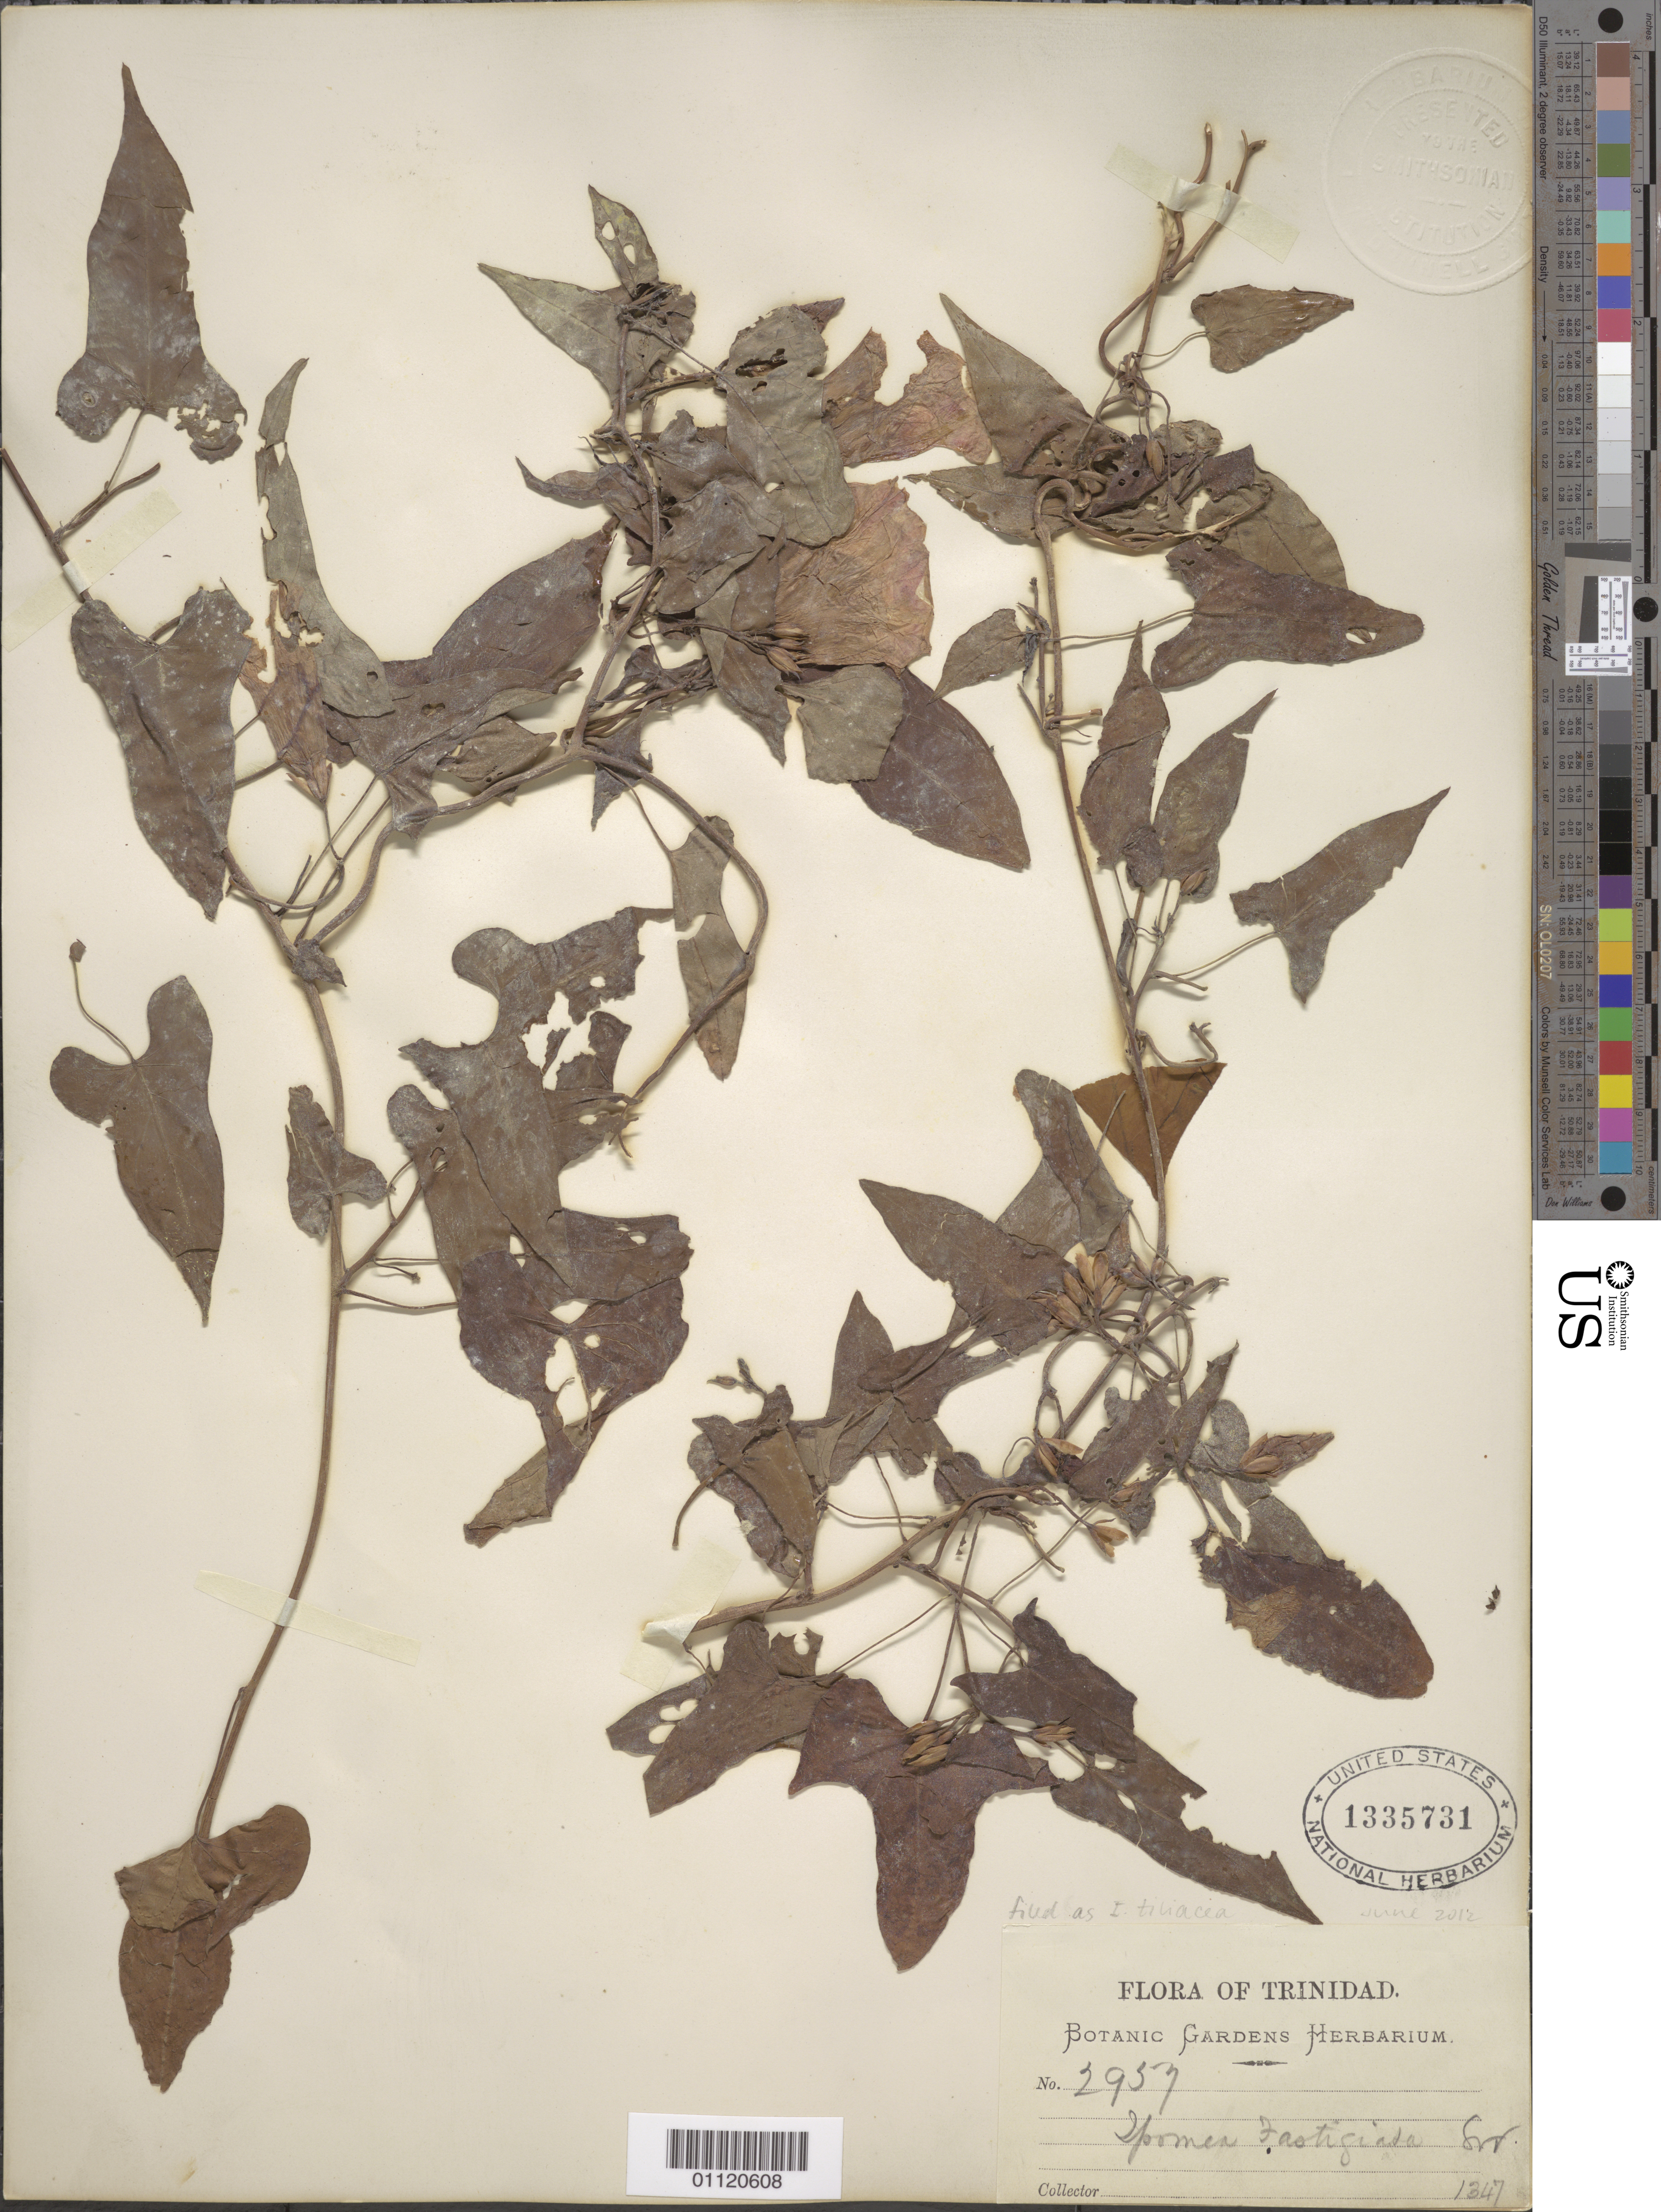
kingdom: Plantae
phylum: Tracheophyta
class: Magnoliopsida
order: Solanales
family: Convolvulaceae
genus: Ipomoea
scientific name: Ipomoea tiliacea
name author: (Willd.) Choisy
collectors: Botanic Gardens Herbarium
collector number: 2957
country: Trinidad and Tobago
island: Trinidad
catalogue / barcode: US 1335731